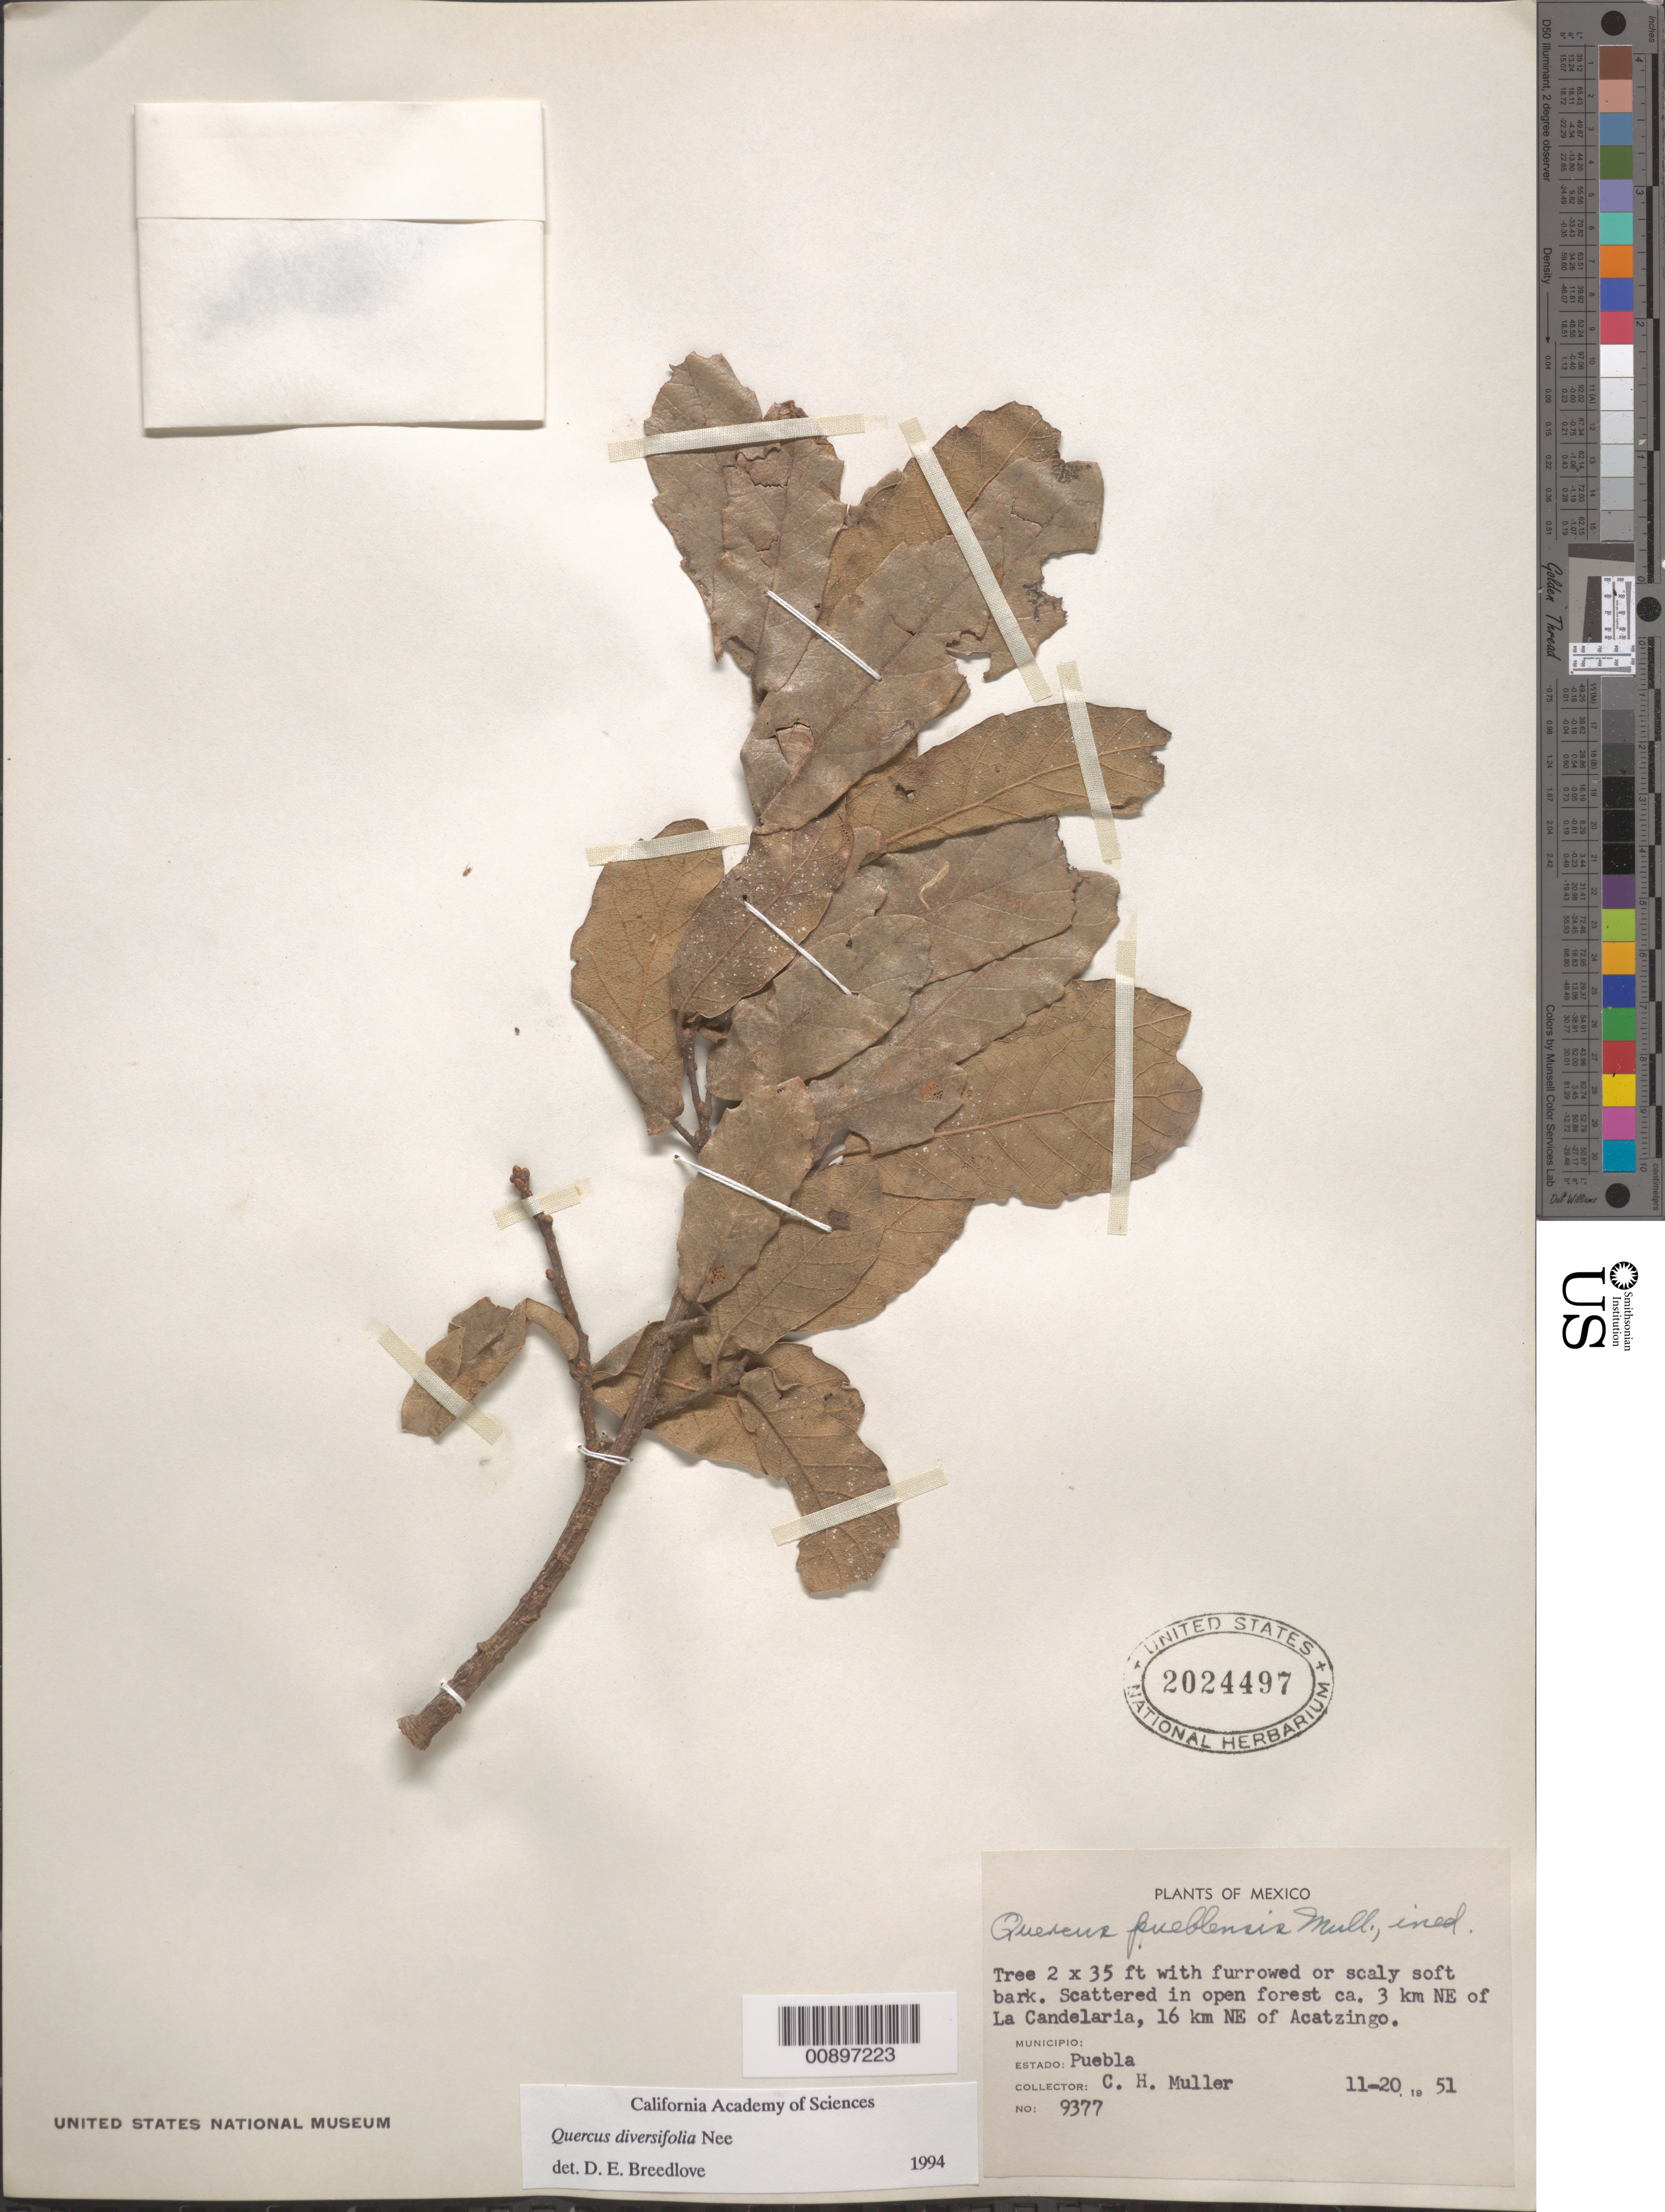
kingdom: Plantae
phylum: Tracheophyta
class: Magnoliopsida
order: Fagales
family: Fagaceae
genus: Quercus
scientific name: Quercus diversifolia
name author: Née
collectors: C. H. Muller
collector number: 9377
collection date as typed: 20 Nov 1951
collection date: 1951-11-20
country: Mexico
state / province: Puebla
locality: Ca. 3 km NE of La Candelaria, 16 km NE of Acatzingo. Puebla.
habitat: Open forest.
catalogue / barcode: US 2024497